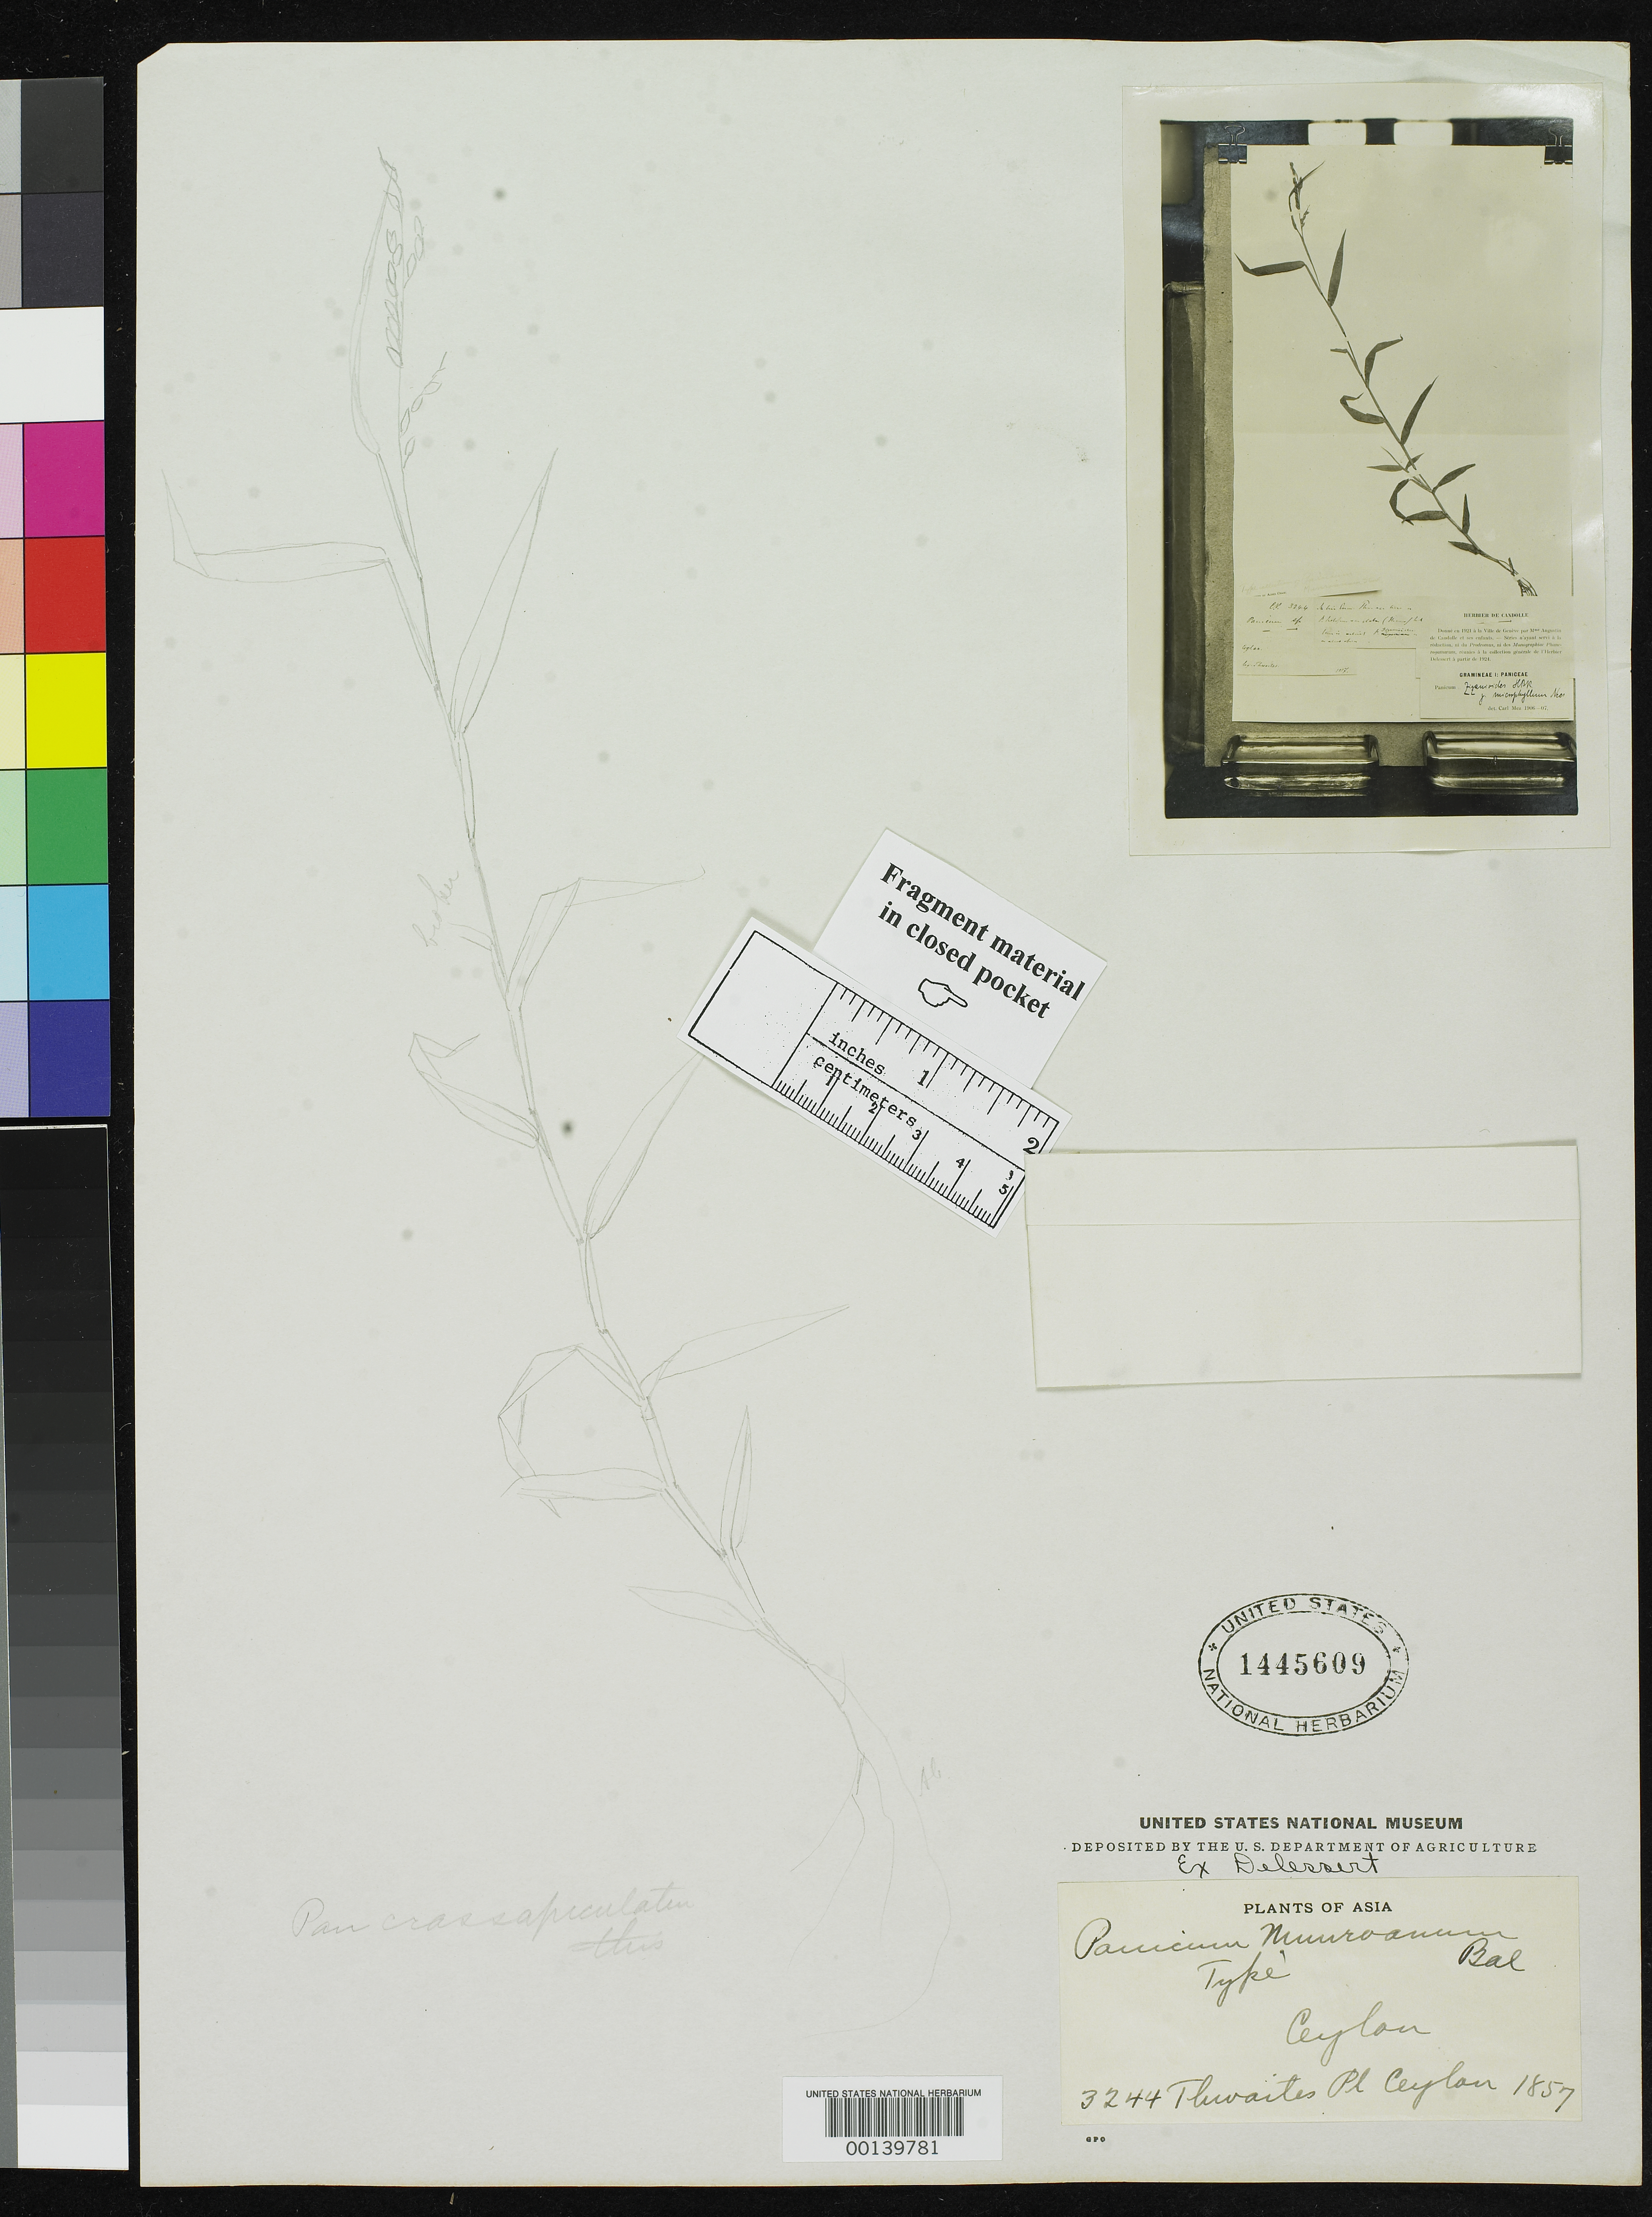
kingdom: Plantae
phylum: Tracheophyta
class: Liliopsida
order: Poales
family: Poaceae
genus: Panicum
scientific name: Panicum munroanum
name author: Balansa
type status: Type Fragment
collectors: G. H. K. Thwaites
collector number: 3244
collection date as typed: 1857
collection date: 1857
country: Sri Lanka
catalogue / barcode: US 1445609